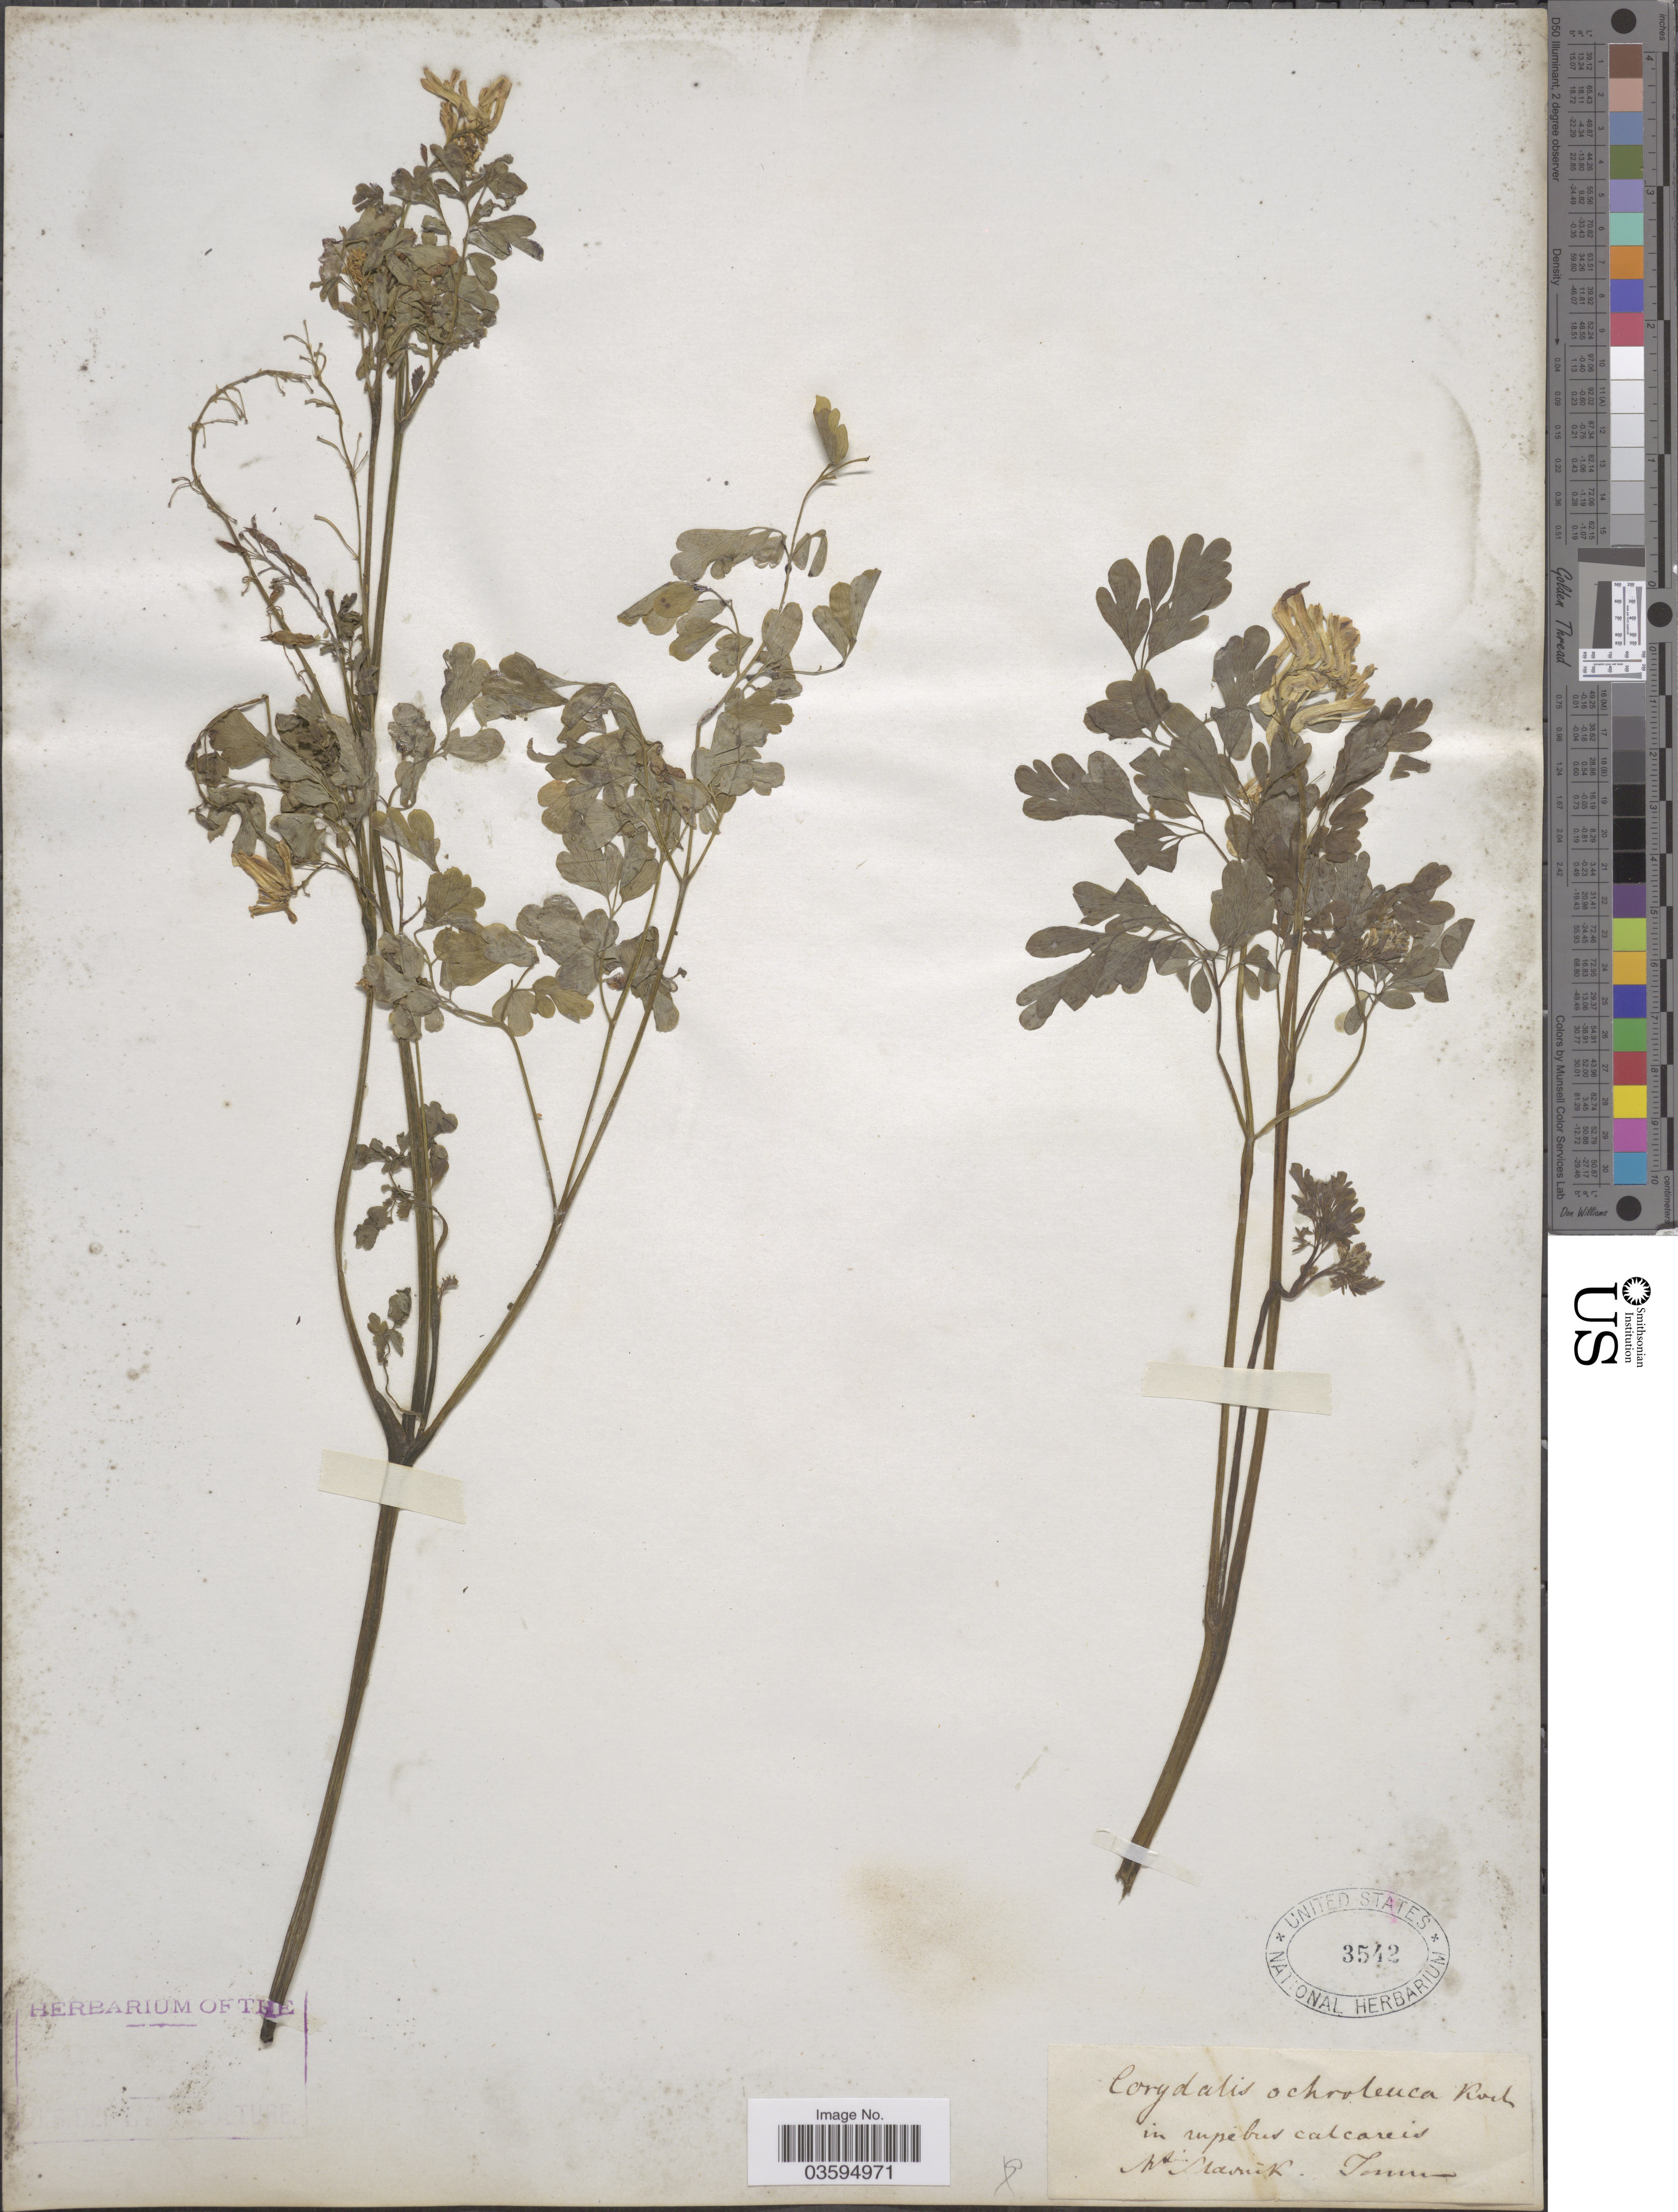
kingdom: Plantae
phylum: Tracheophyta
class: Magnoliopsida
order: Ranunculales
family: Papaveraceae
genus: Corydalis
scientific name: Corydalis ochroleuca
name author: W.D.J. Koch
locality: Mtis Stavnik. [interpreted]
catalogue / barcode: US 3542